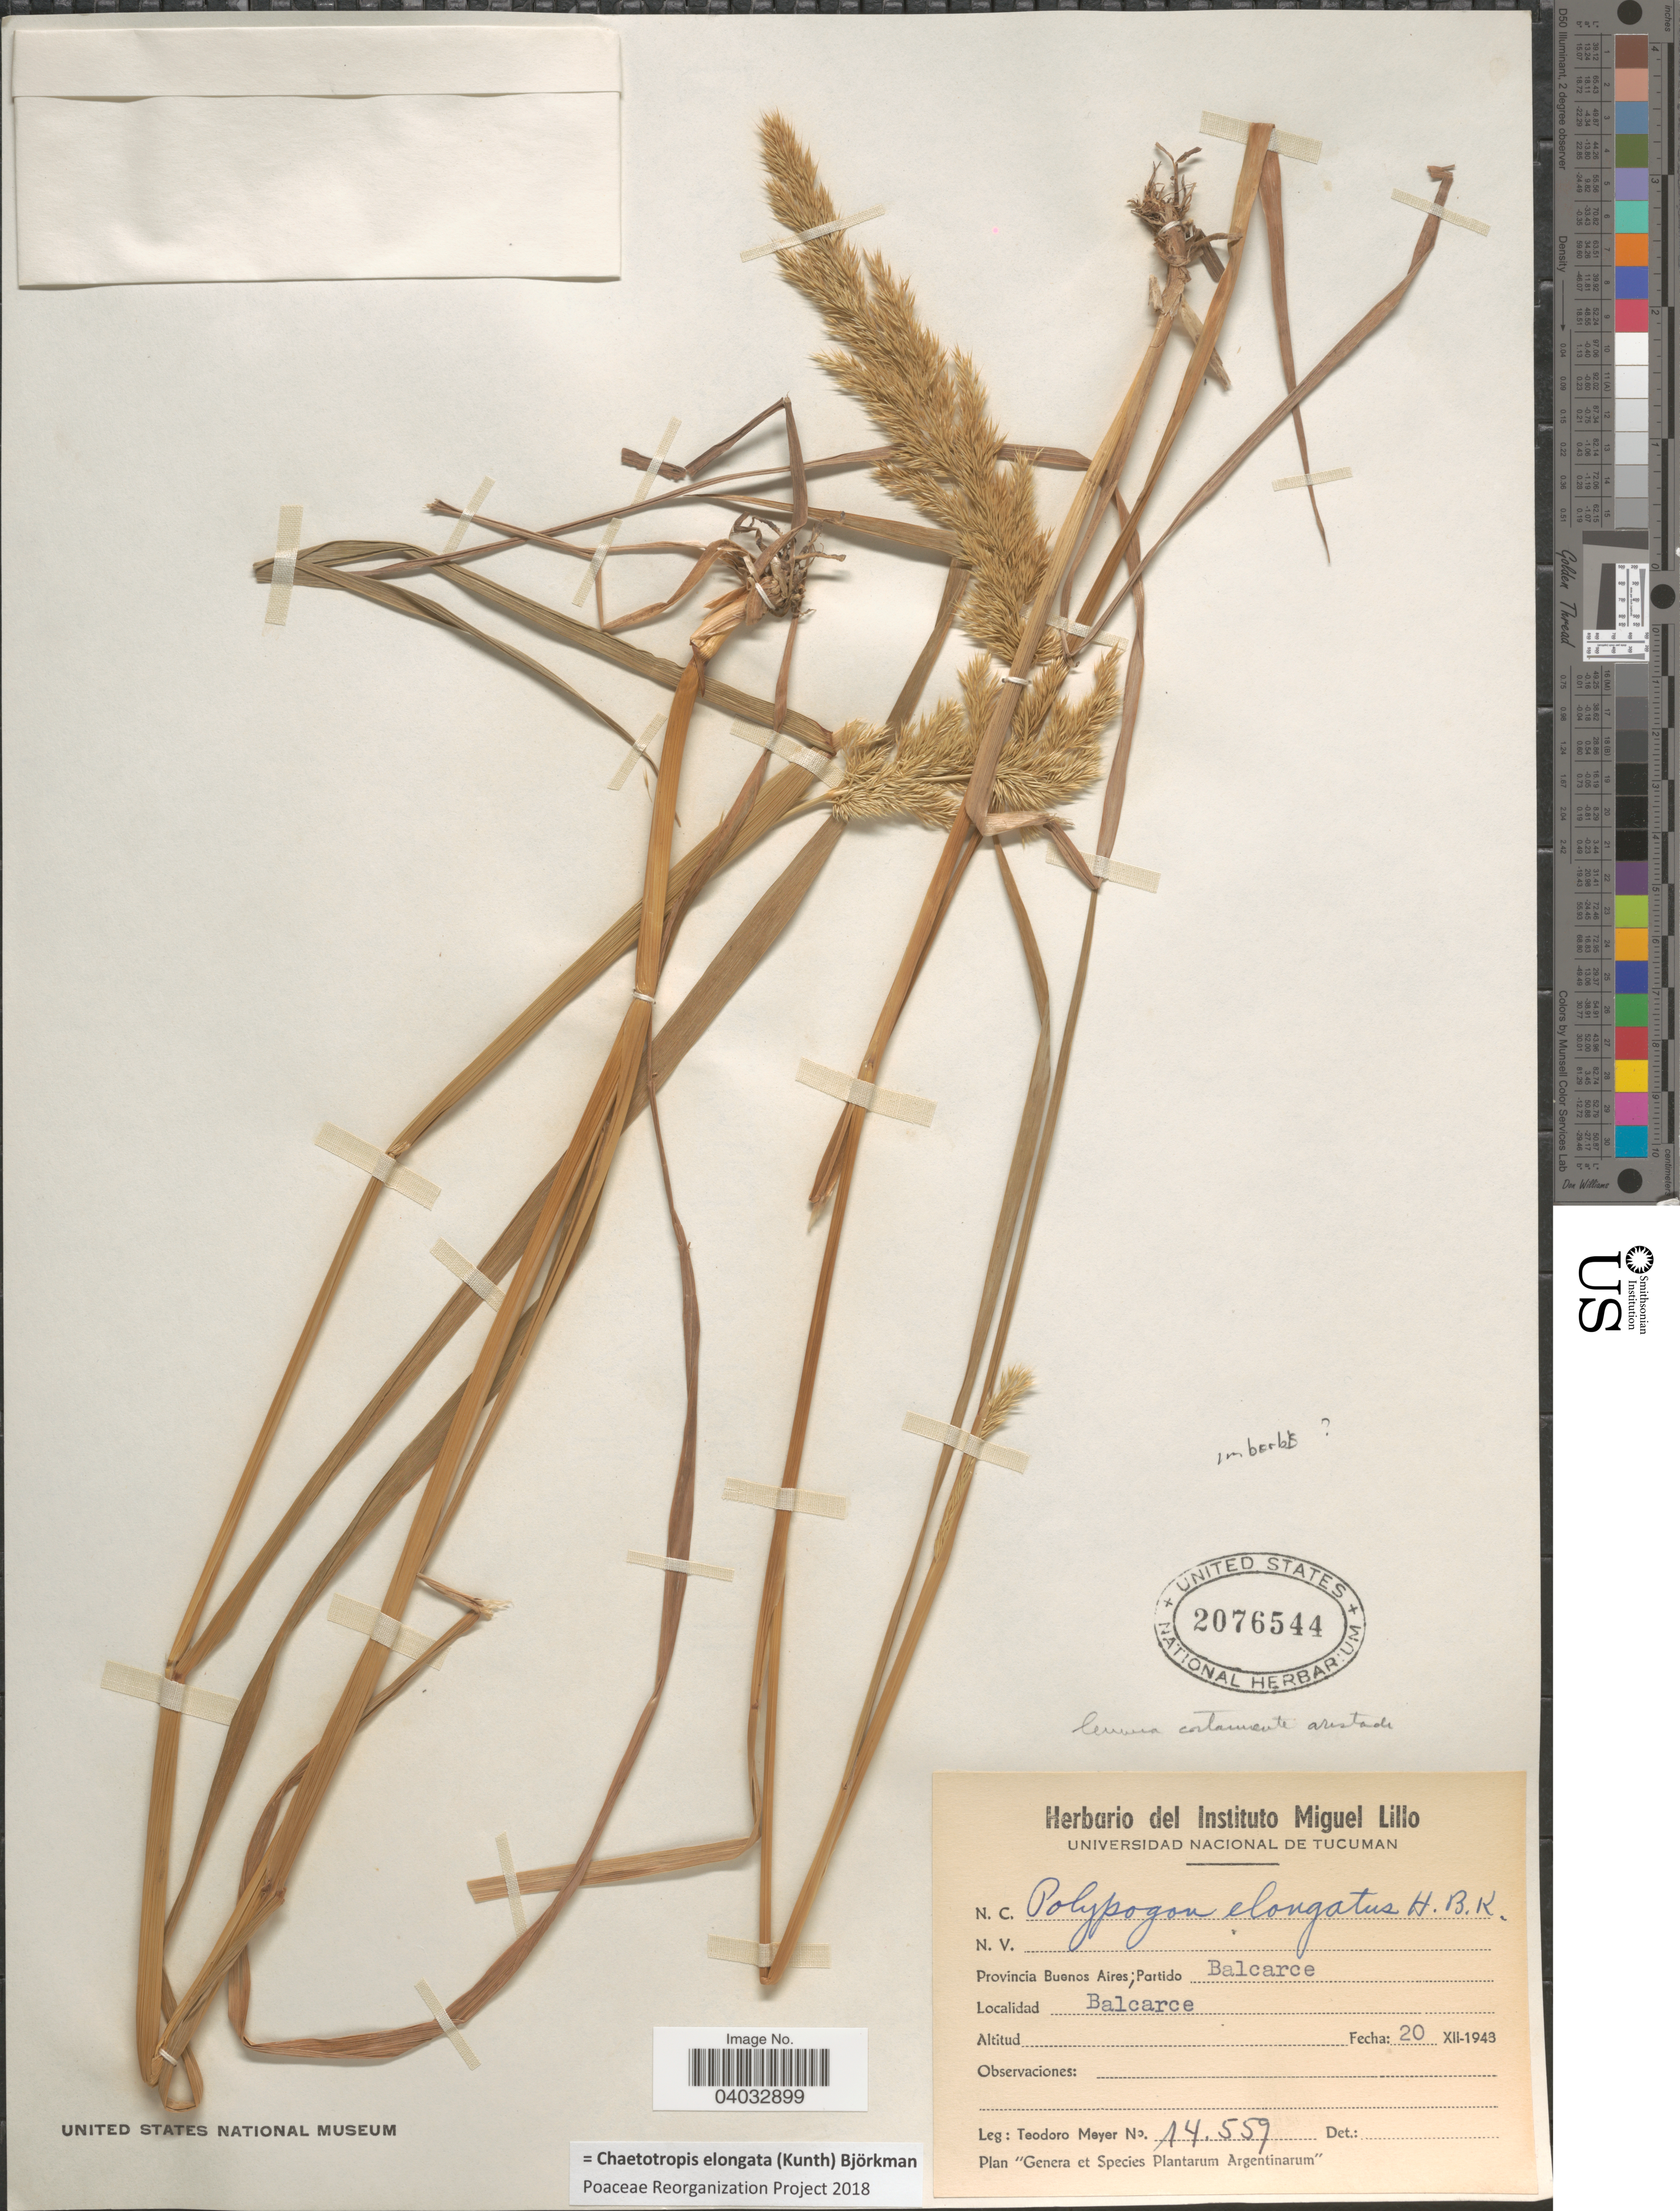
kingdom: Plantae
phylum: Tracheophyta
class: Liliopsida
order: Poales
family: Poaceae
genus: Chaetotropis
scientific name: Chaetotropis elongata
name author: (Kunth) Björkman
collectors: T. Meyer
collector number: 14559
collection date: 1948-12-20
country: Argentina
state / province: Buenos Aires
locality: Partido Balcarce. Balcarce.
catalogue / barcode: US 2076544